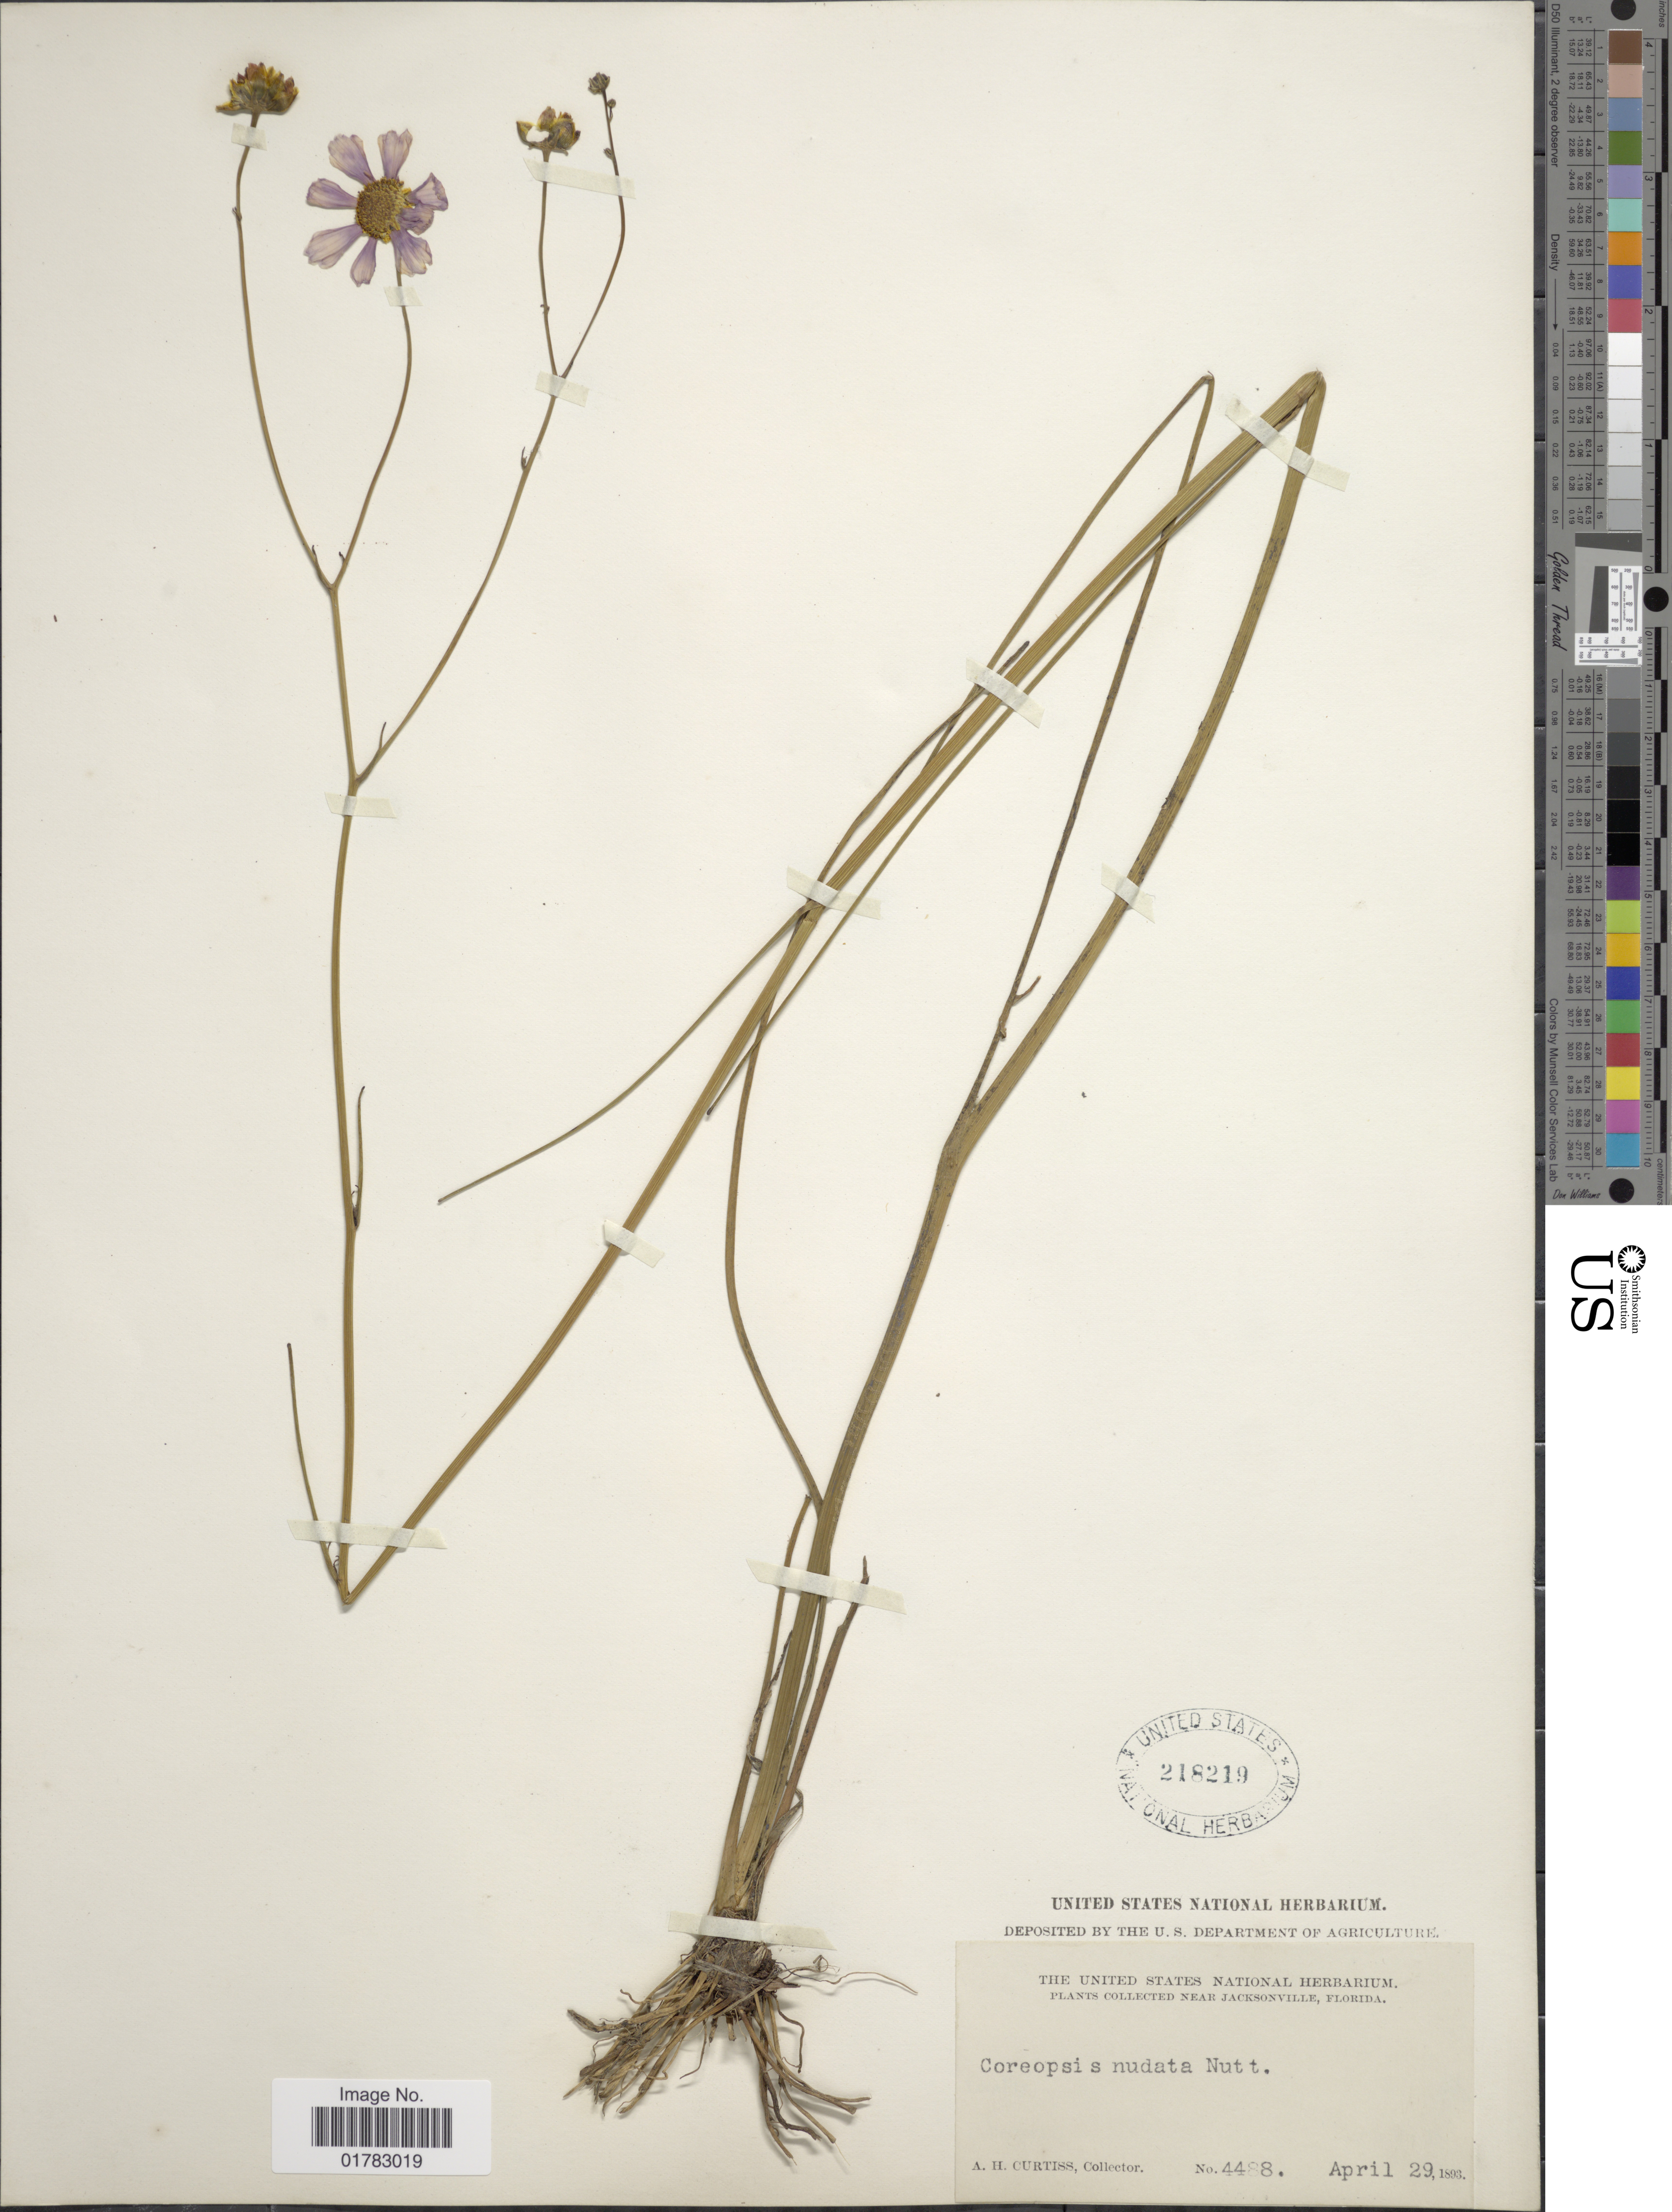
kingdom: Plantae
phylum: Tracheophyta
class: Magnoliopsida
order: Asterales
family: Asteraceae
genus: Coreopsis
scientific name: Coreopsis nudatus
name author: Nutt.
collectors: A. H. Curtiss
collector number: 4488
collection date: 1893-04-29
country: United States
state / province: Florida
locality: Near Jacksonville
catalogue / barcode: US 218219